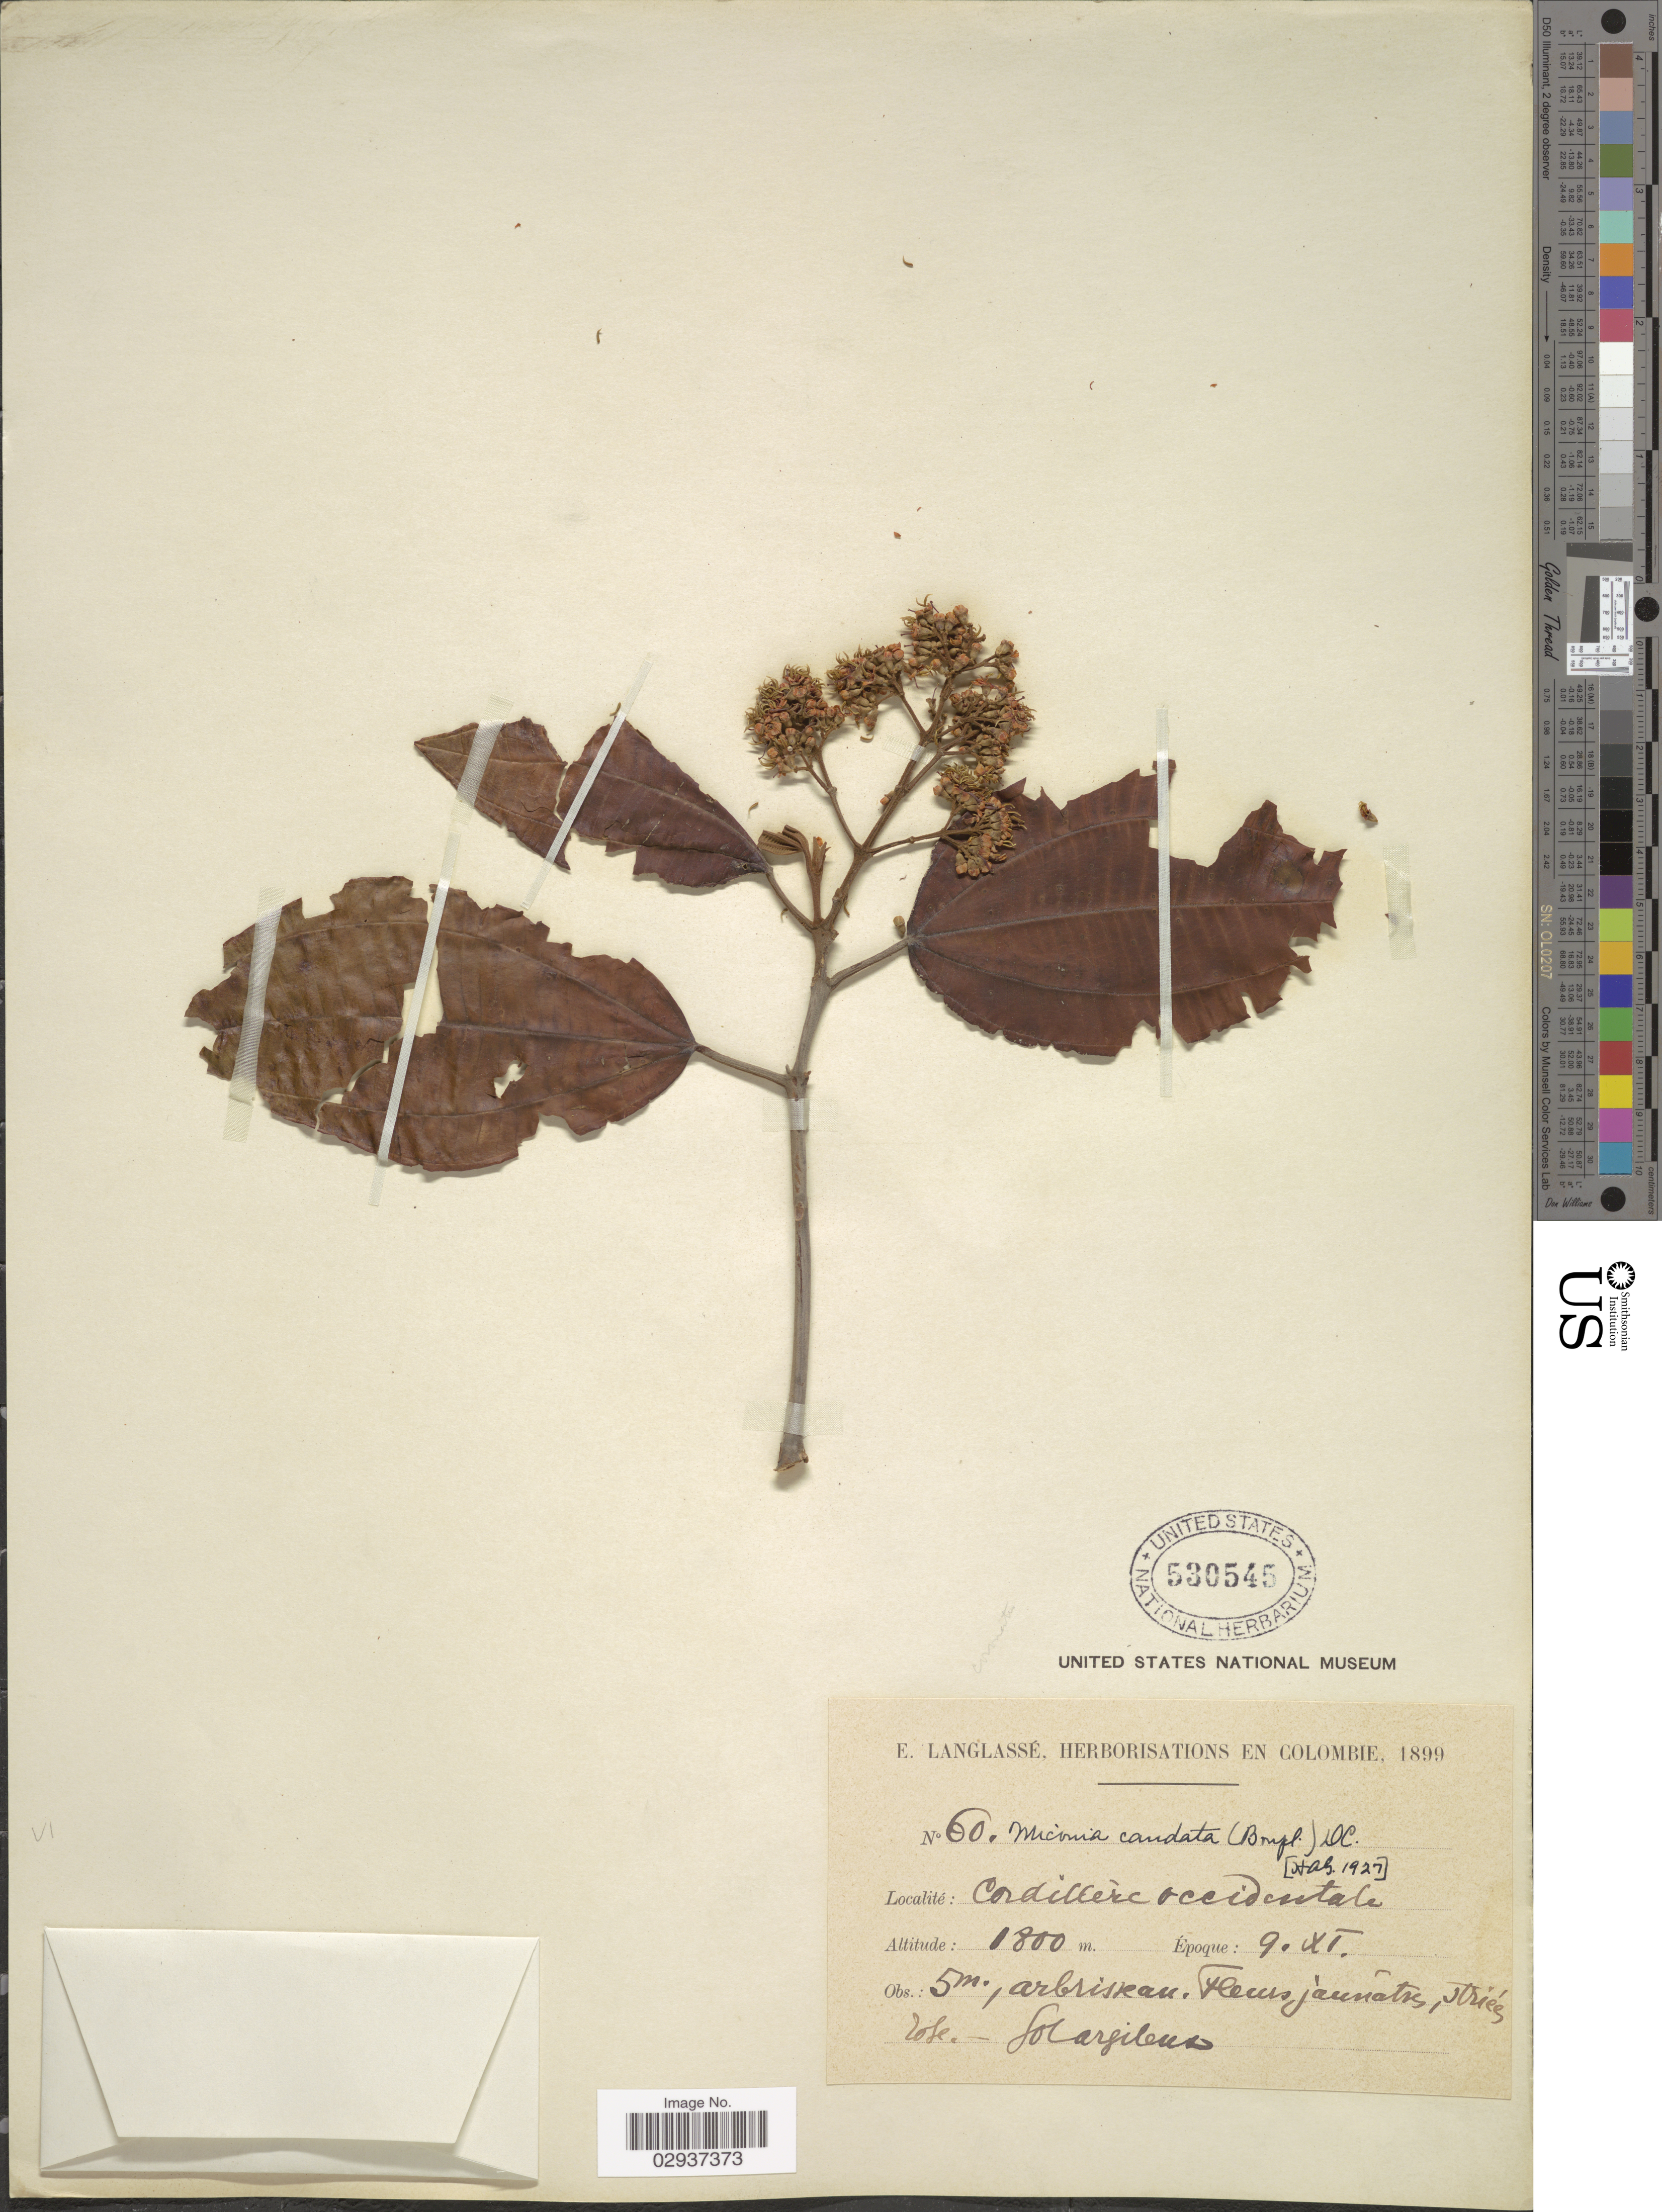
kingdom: Plantae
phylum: Tracheophyta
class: Magnoliopsida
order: Myrtales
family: Melastomataceae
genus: Miconia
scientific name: Miconia caudata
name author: (Bonpl.) DC.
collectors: E. Langlassé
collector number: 60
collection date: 1899-11-09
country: Colombia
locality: Cordillera occidentale.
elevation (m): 1800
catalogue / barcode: US 530545